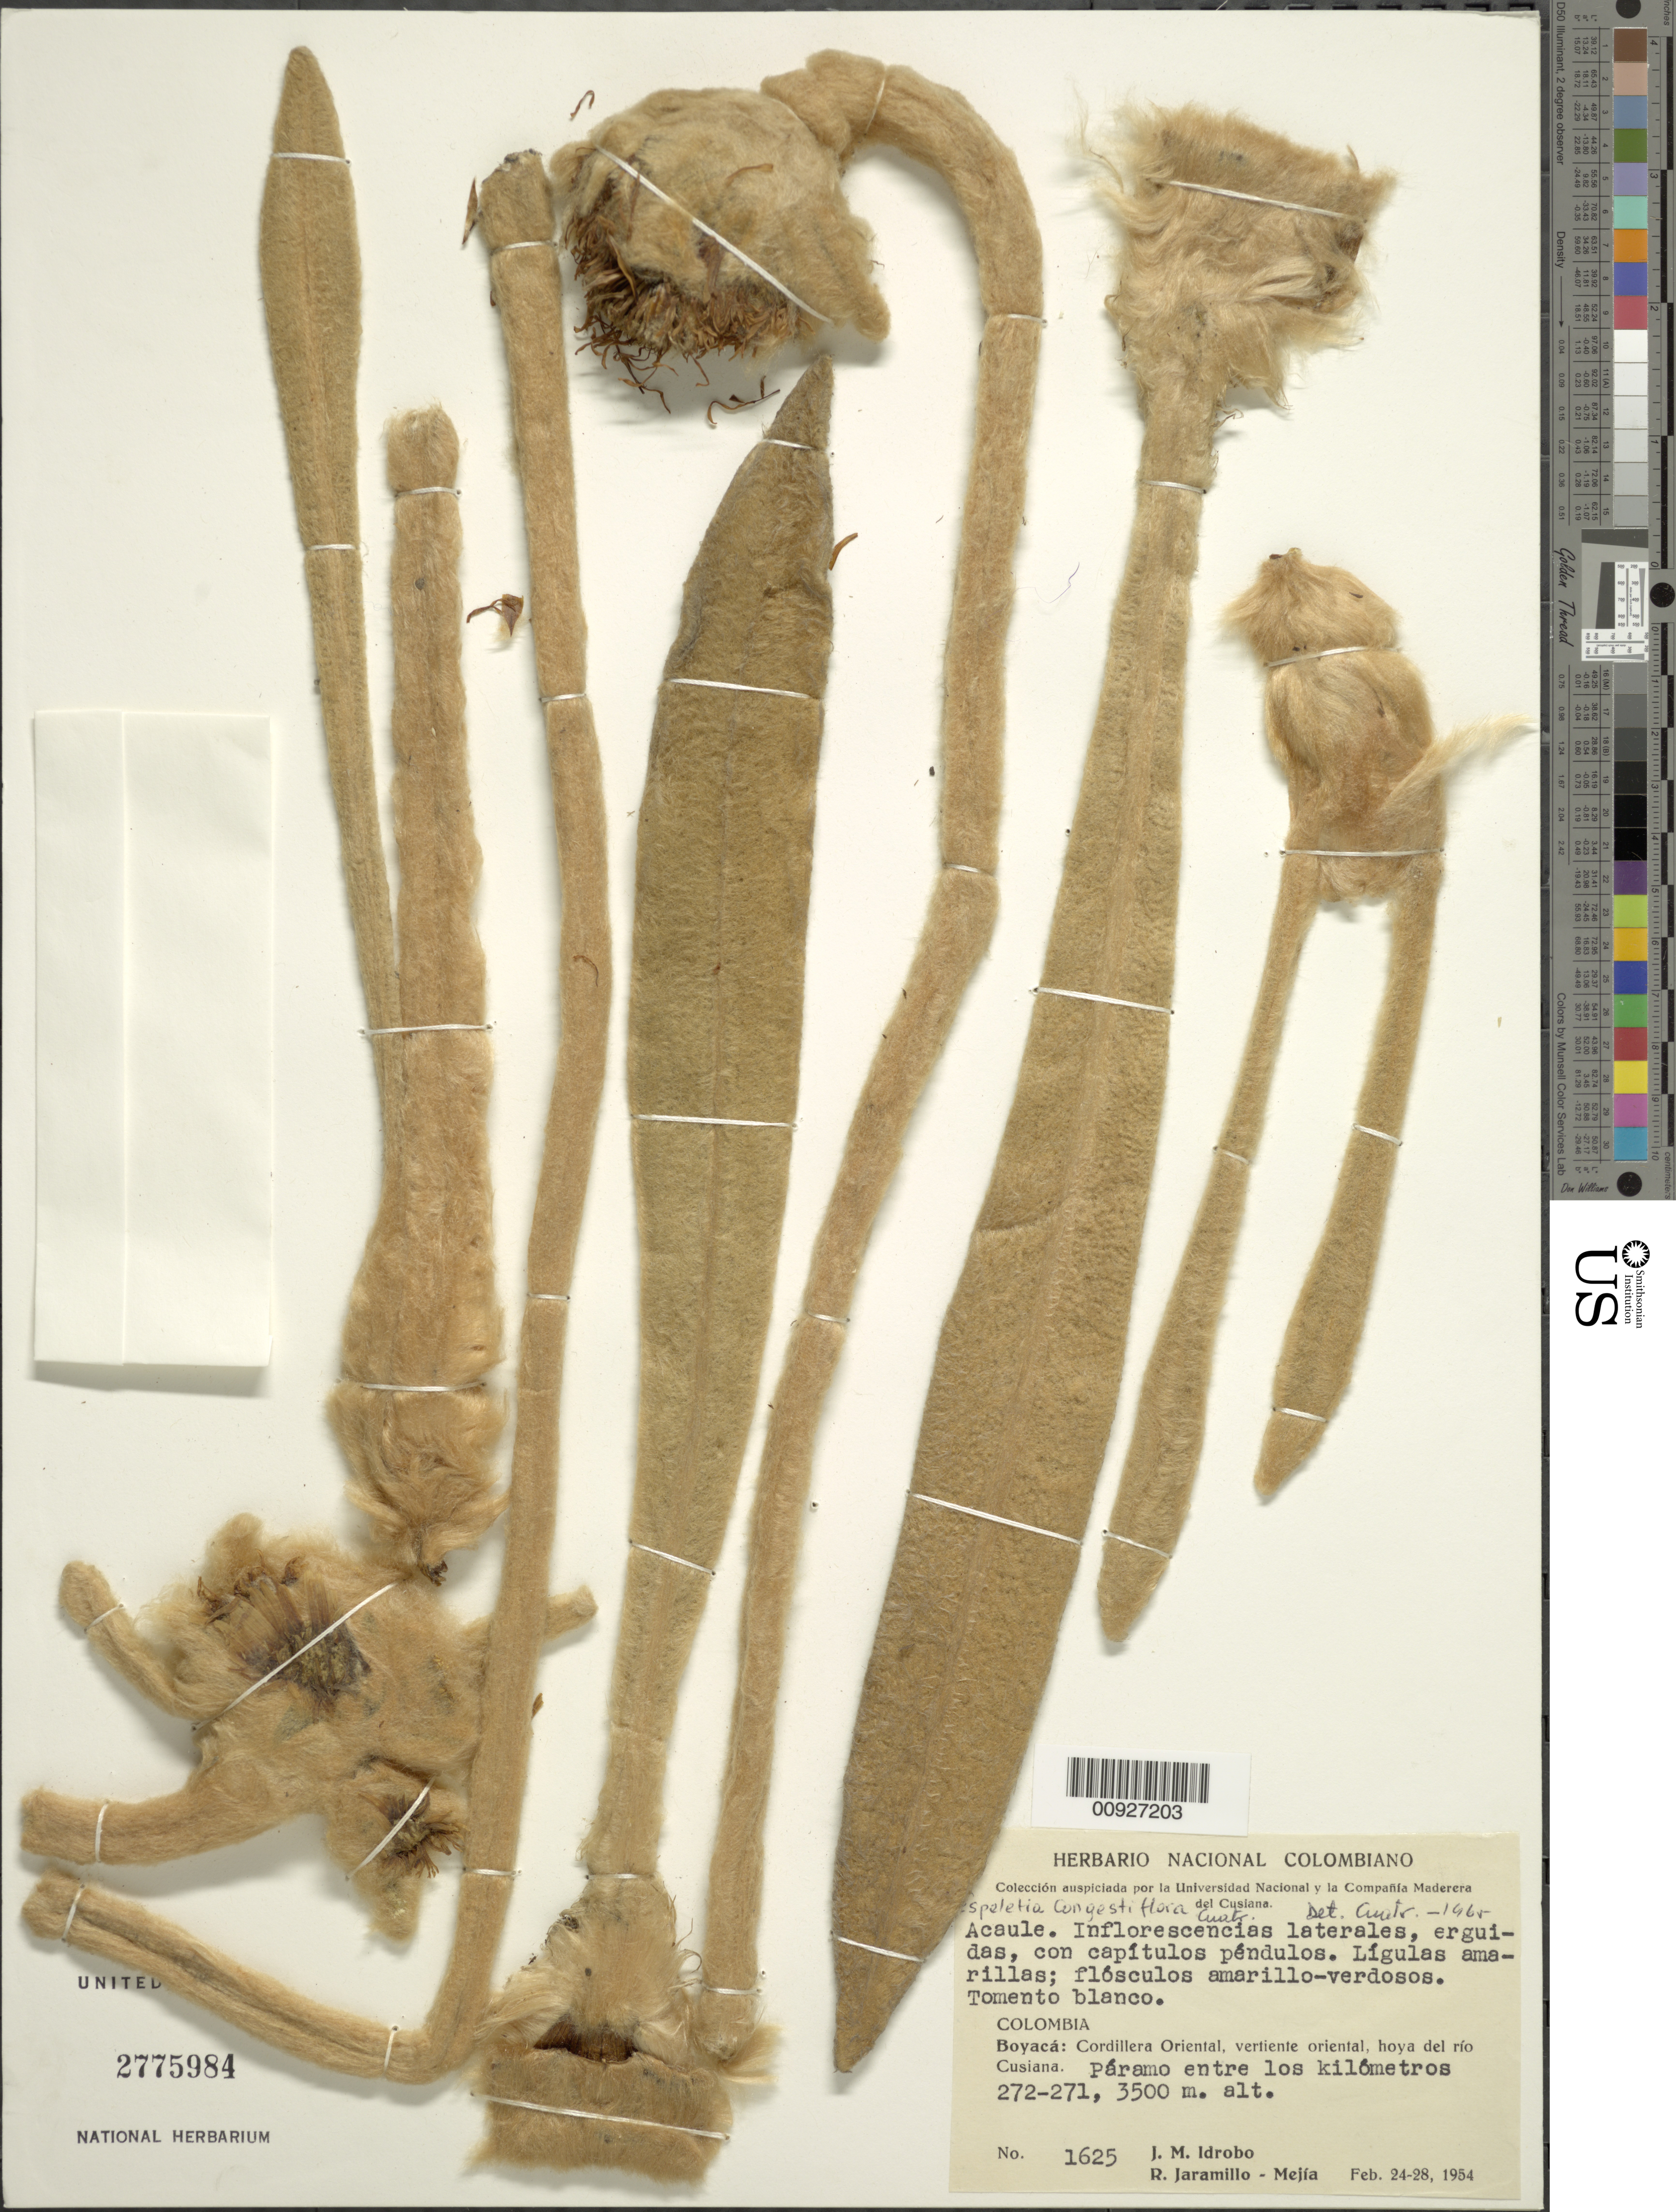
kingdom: Plantae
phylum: Tracheophyta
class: Magnoliopsida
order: Asterales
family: Asteraceae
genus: Espeletia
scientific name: Espeletia congestiflora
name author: Cuatrec.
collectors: J. M. Idrobo & R. Jaramillo M.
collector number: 1625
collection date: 1954-02-24/1954-02-28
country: Colombia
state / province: Boyacá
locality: Cordillera Oriental, vertiente oriental, Hoya del rio Cusiana. Páramo entre los kilómetros 272-271.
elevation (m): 3500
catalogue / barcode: US 2775984